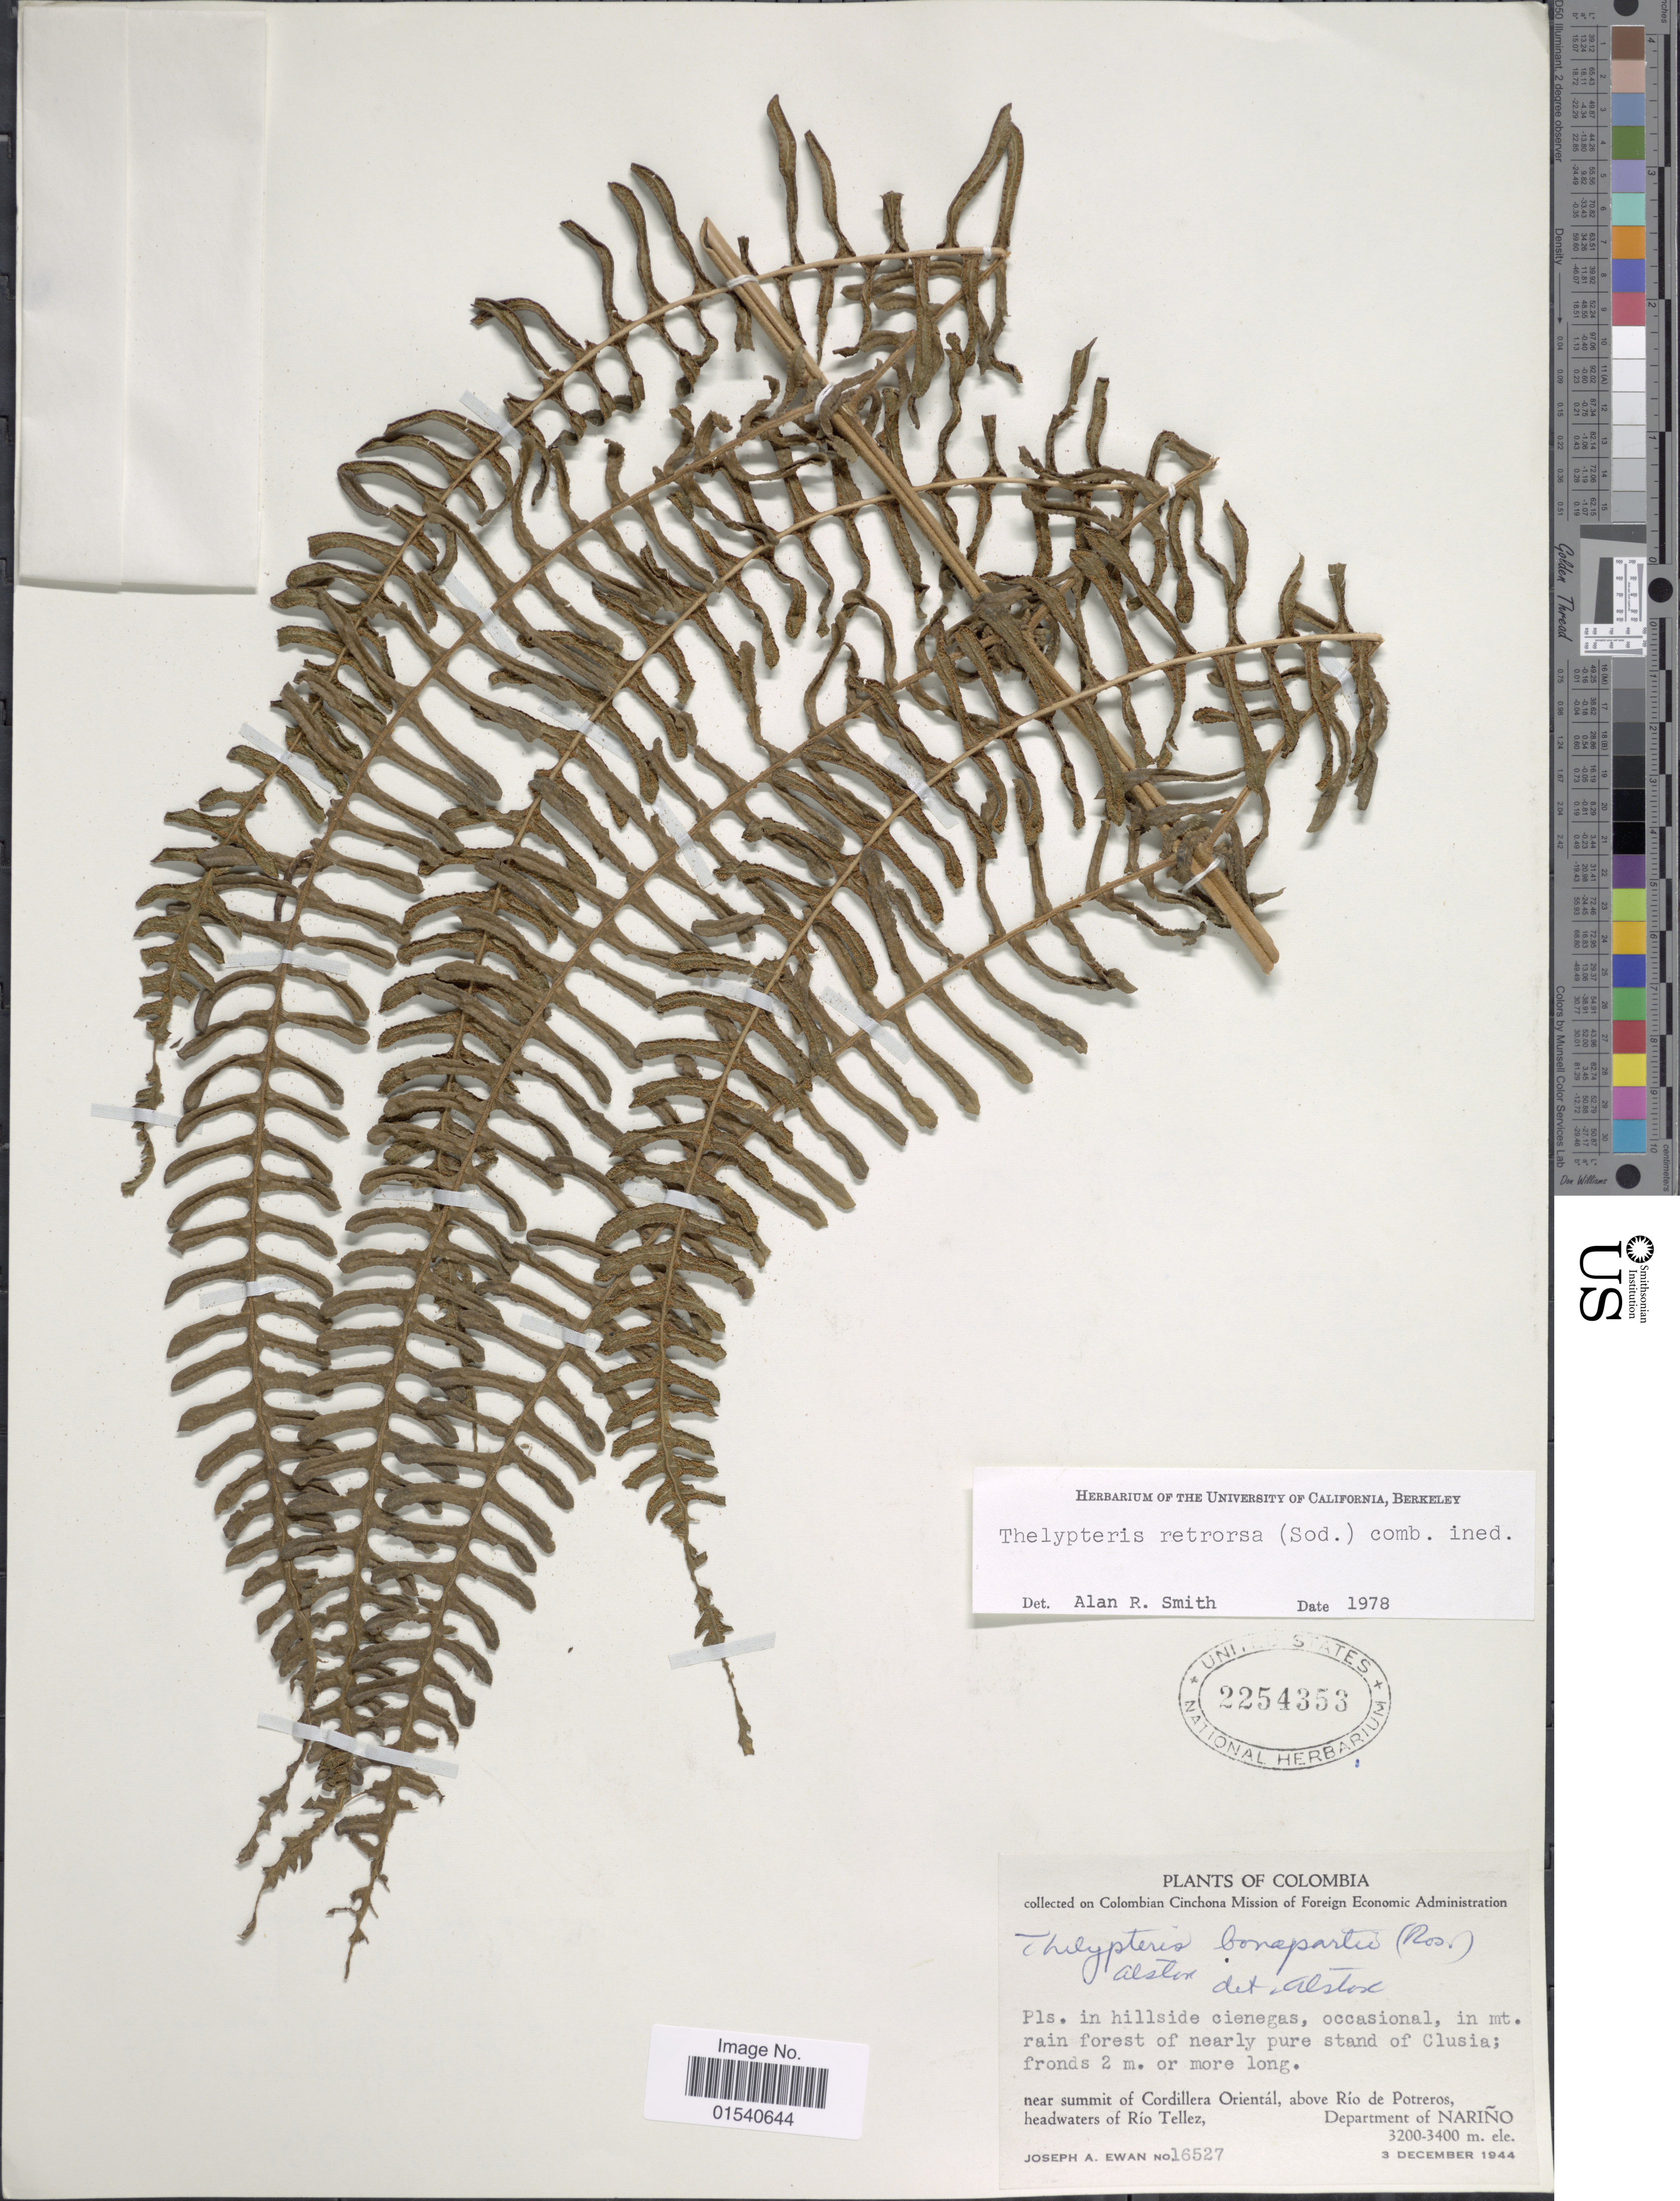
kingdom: Plantae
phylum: Tracheophyta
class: Polypodiopsida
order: Polypodiales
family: Thelypteridaceae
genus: Amauropelta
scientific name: Amauropelta pilosohispida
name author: (Hook.) A.R. Sm.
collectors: J. A. Ewan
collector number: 16527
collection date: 1944-12-03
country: Colombia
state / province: Nariño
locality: Near summit of Cordillera Orientál, above Río de Potreros, headwaters of Río Tellez, Department of Nariño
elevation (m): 3200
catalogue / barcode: US 2254353